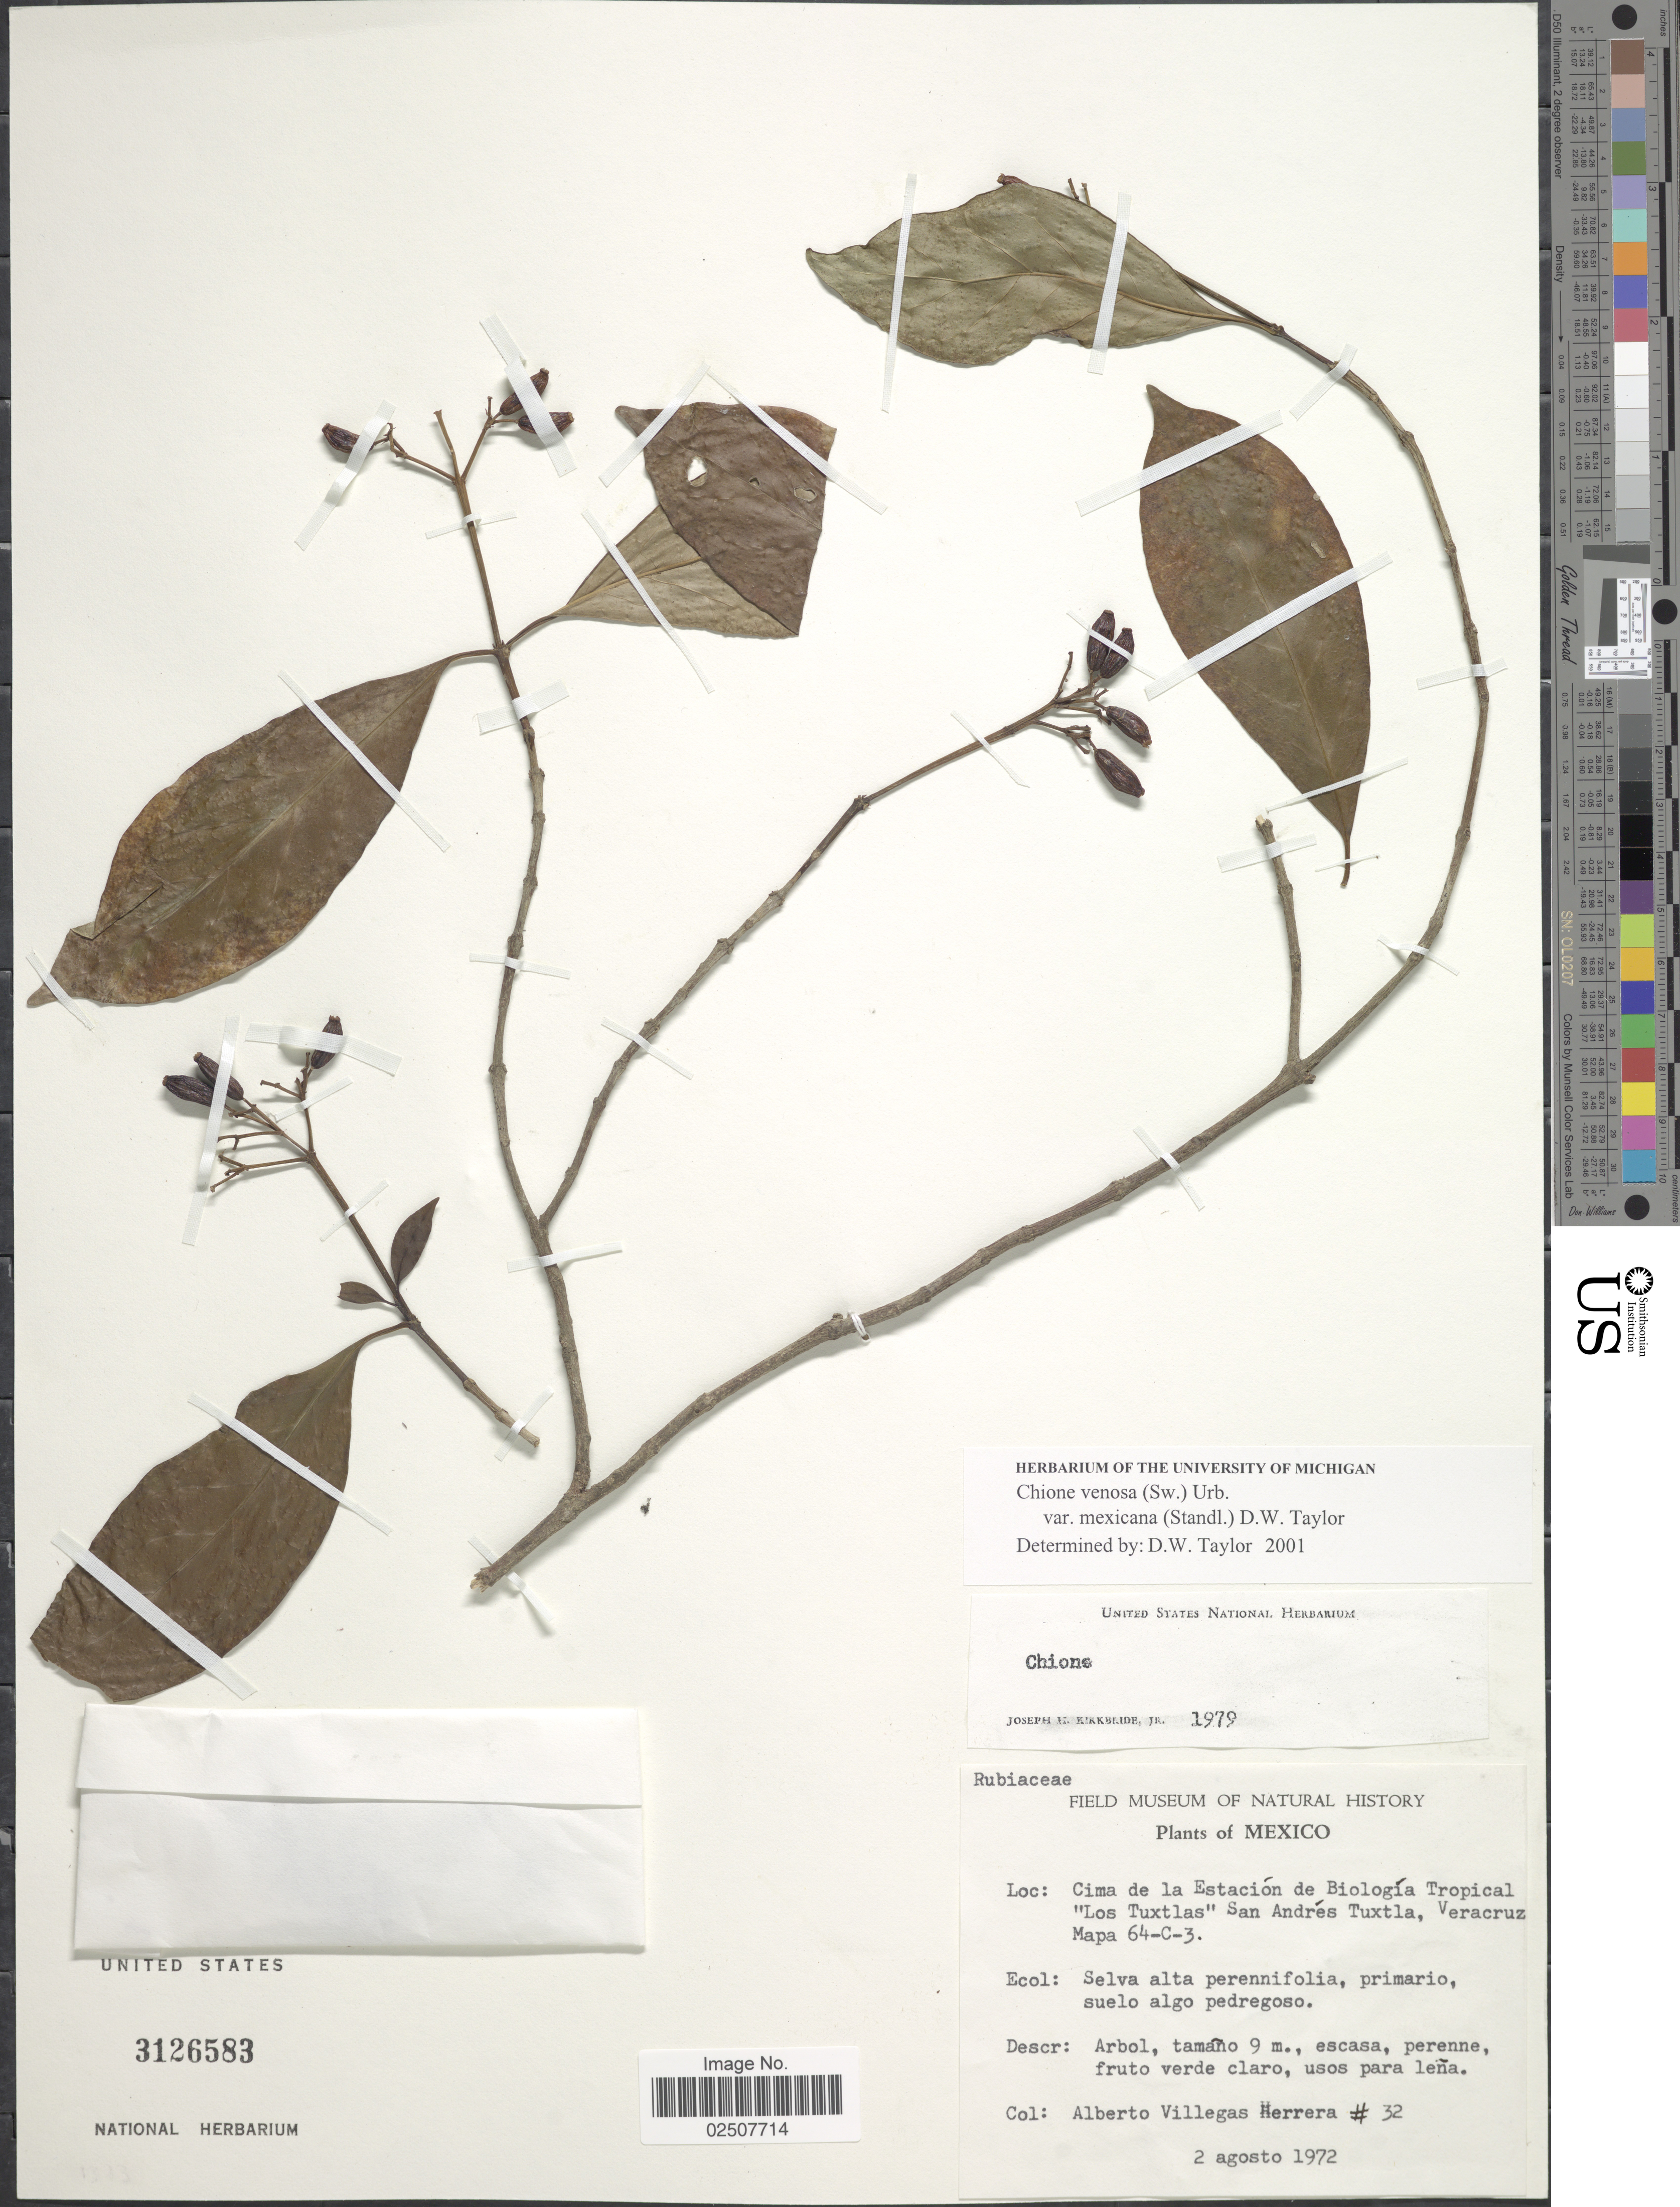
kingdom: Plantae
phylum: Tracheophyta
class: Magnoliopsida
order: Gentianales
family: Rubiaceae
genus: Chione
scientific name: Chione venosa var. mexicana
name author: (Sw.) Urb.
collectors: A. Villegas Herrera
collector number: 32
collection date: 1972-08-02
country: Mexico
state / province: Veracruz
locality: Cima de la Estación de Biología Tropical 'Los Tuxtla' San Andrés Tuxtla, Veracruz Mapa 64-C-3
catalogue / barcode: US 3126583